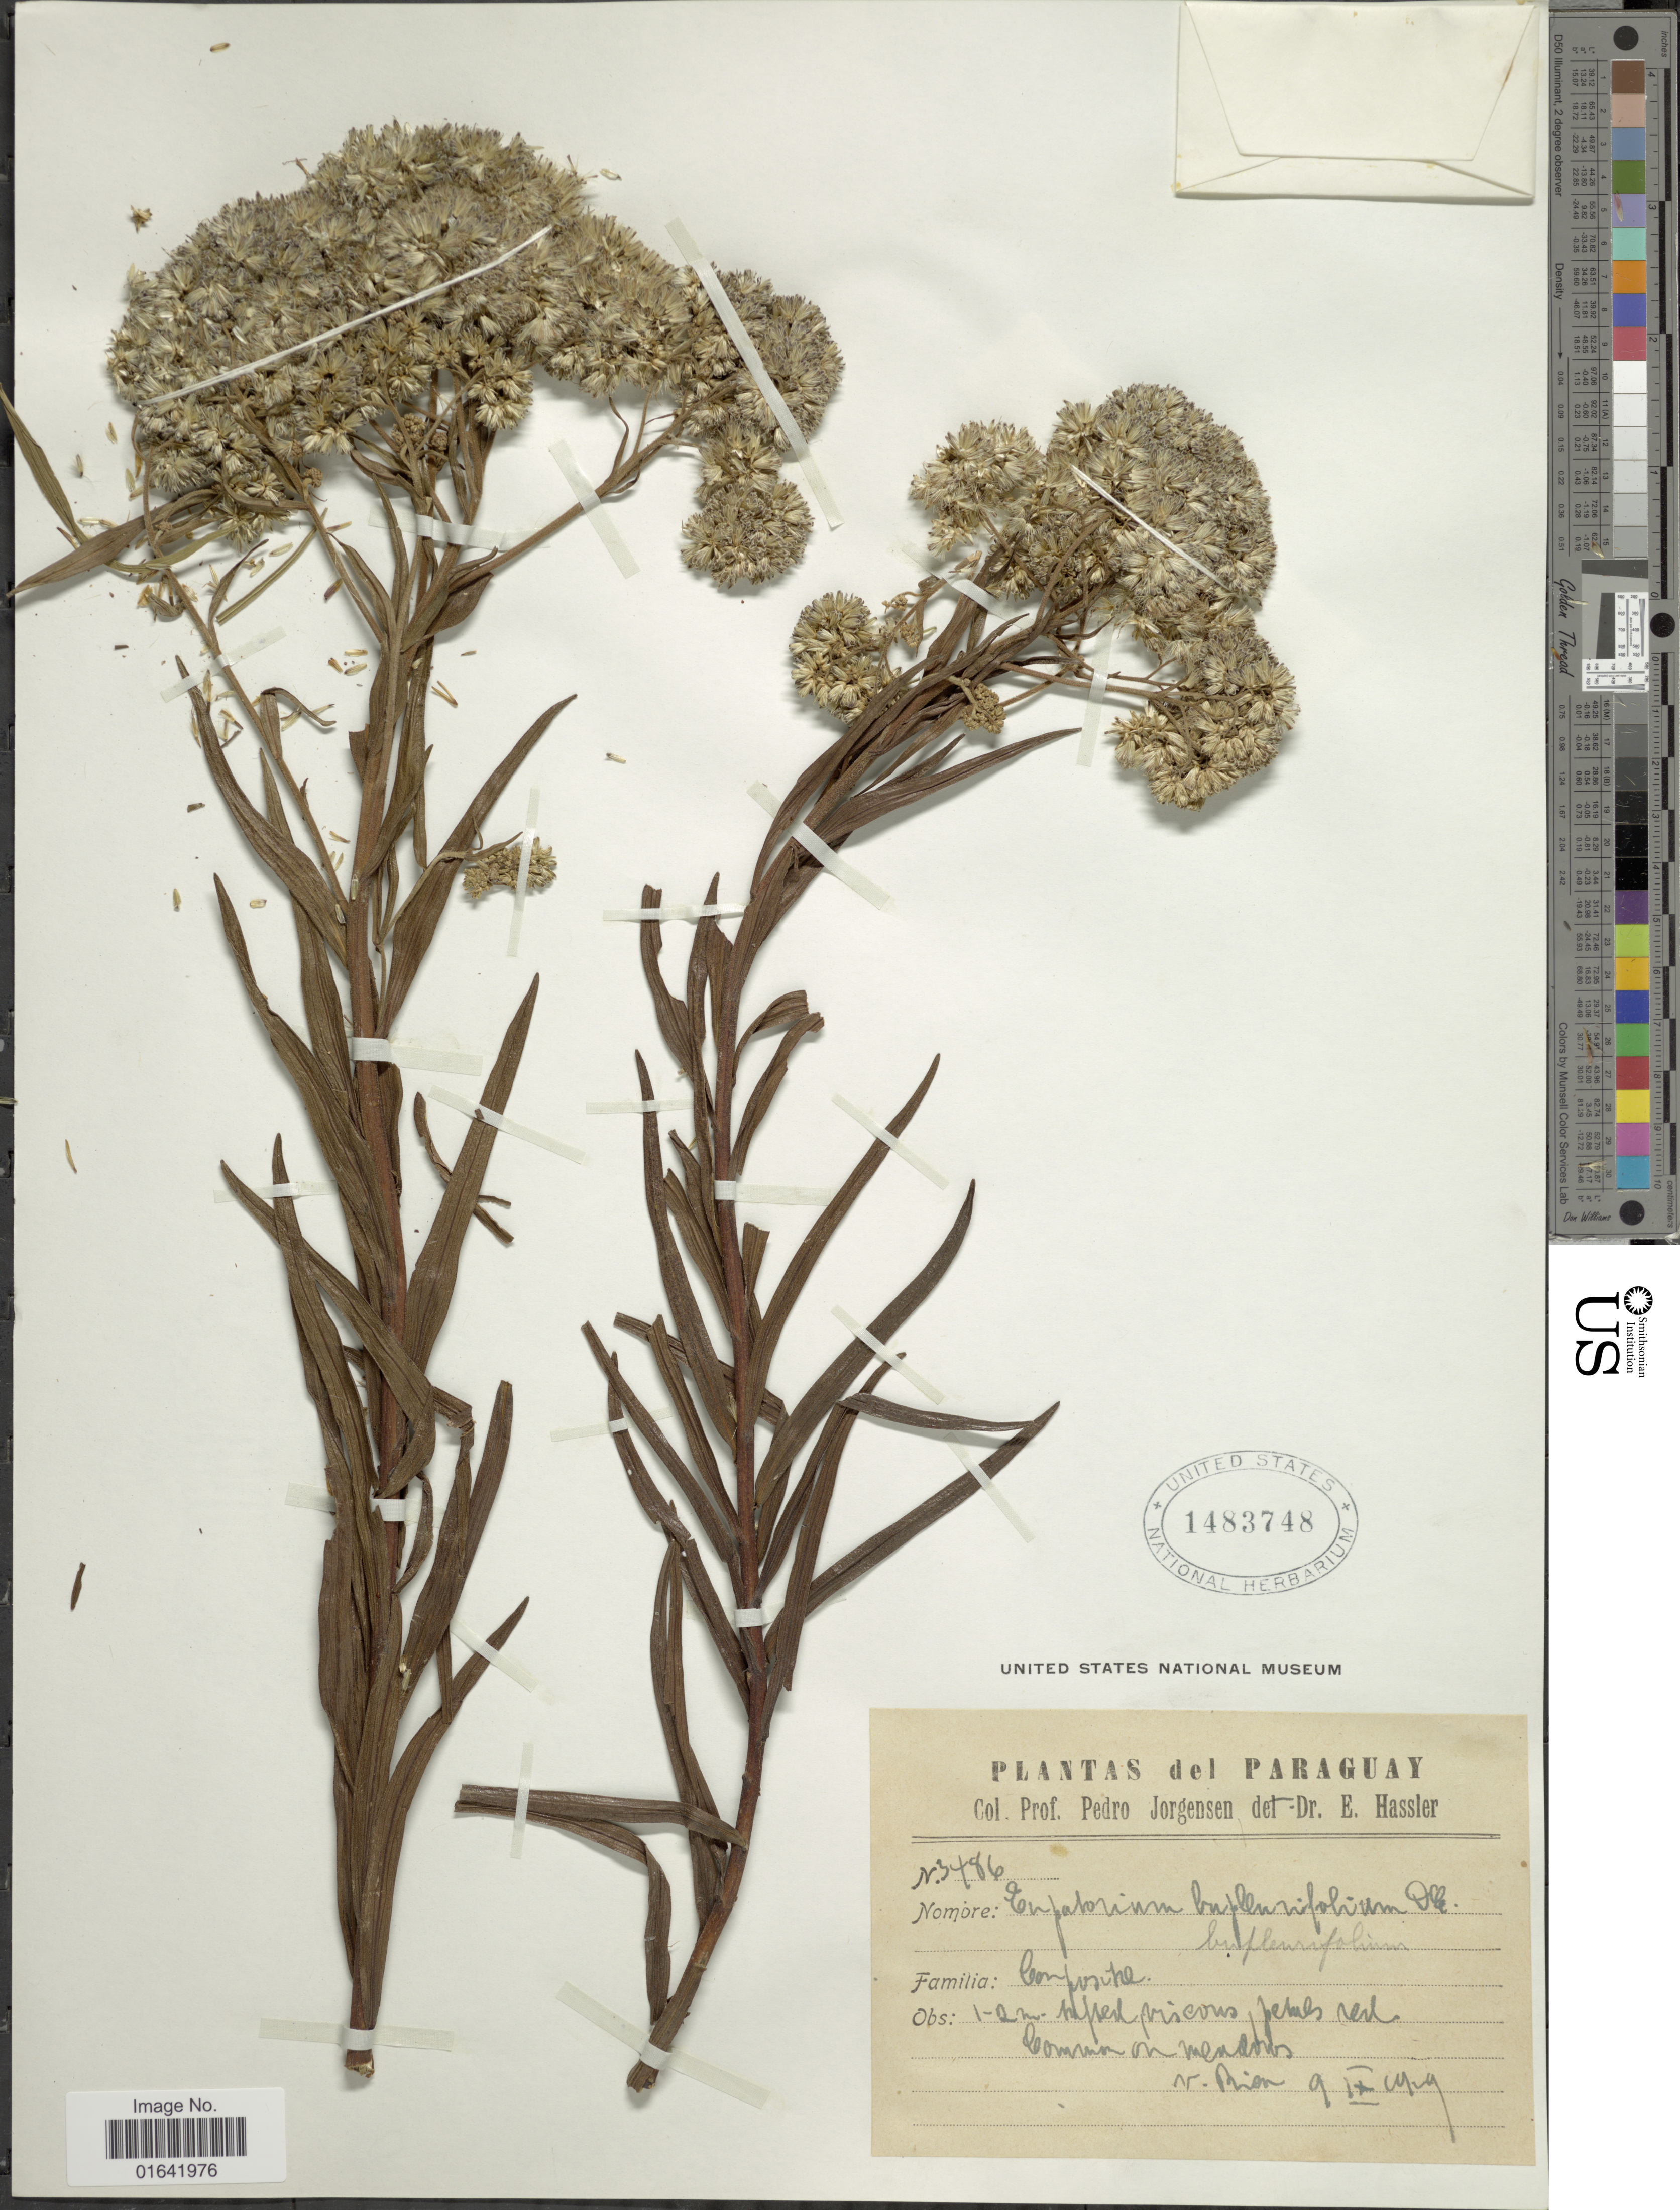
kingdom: Plantae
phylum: Tracheophyta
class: Magnoliopsida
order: Asterales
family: Asteraceae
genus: Campovassouria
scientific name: Campovassouria bupleurifolia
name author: (DC.) R.M. King & H. Rob.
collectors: P. Jörgensen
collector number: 3486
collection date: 1929-09-09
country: Paraguay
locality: Common on meadows V. Rrica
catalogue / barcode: US 1483748